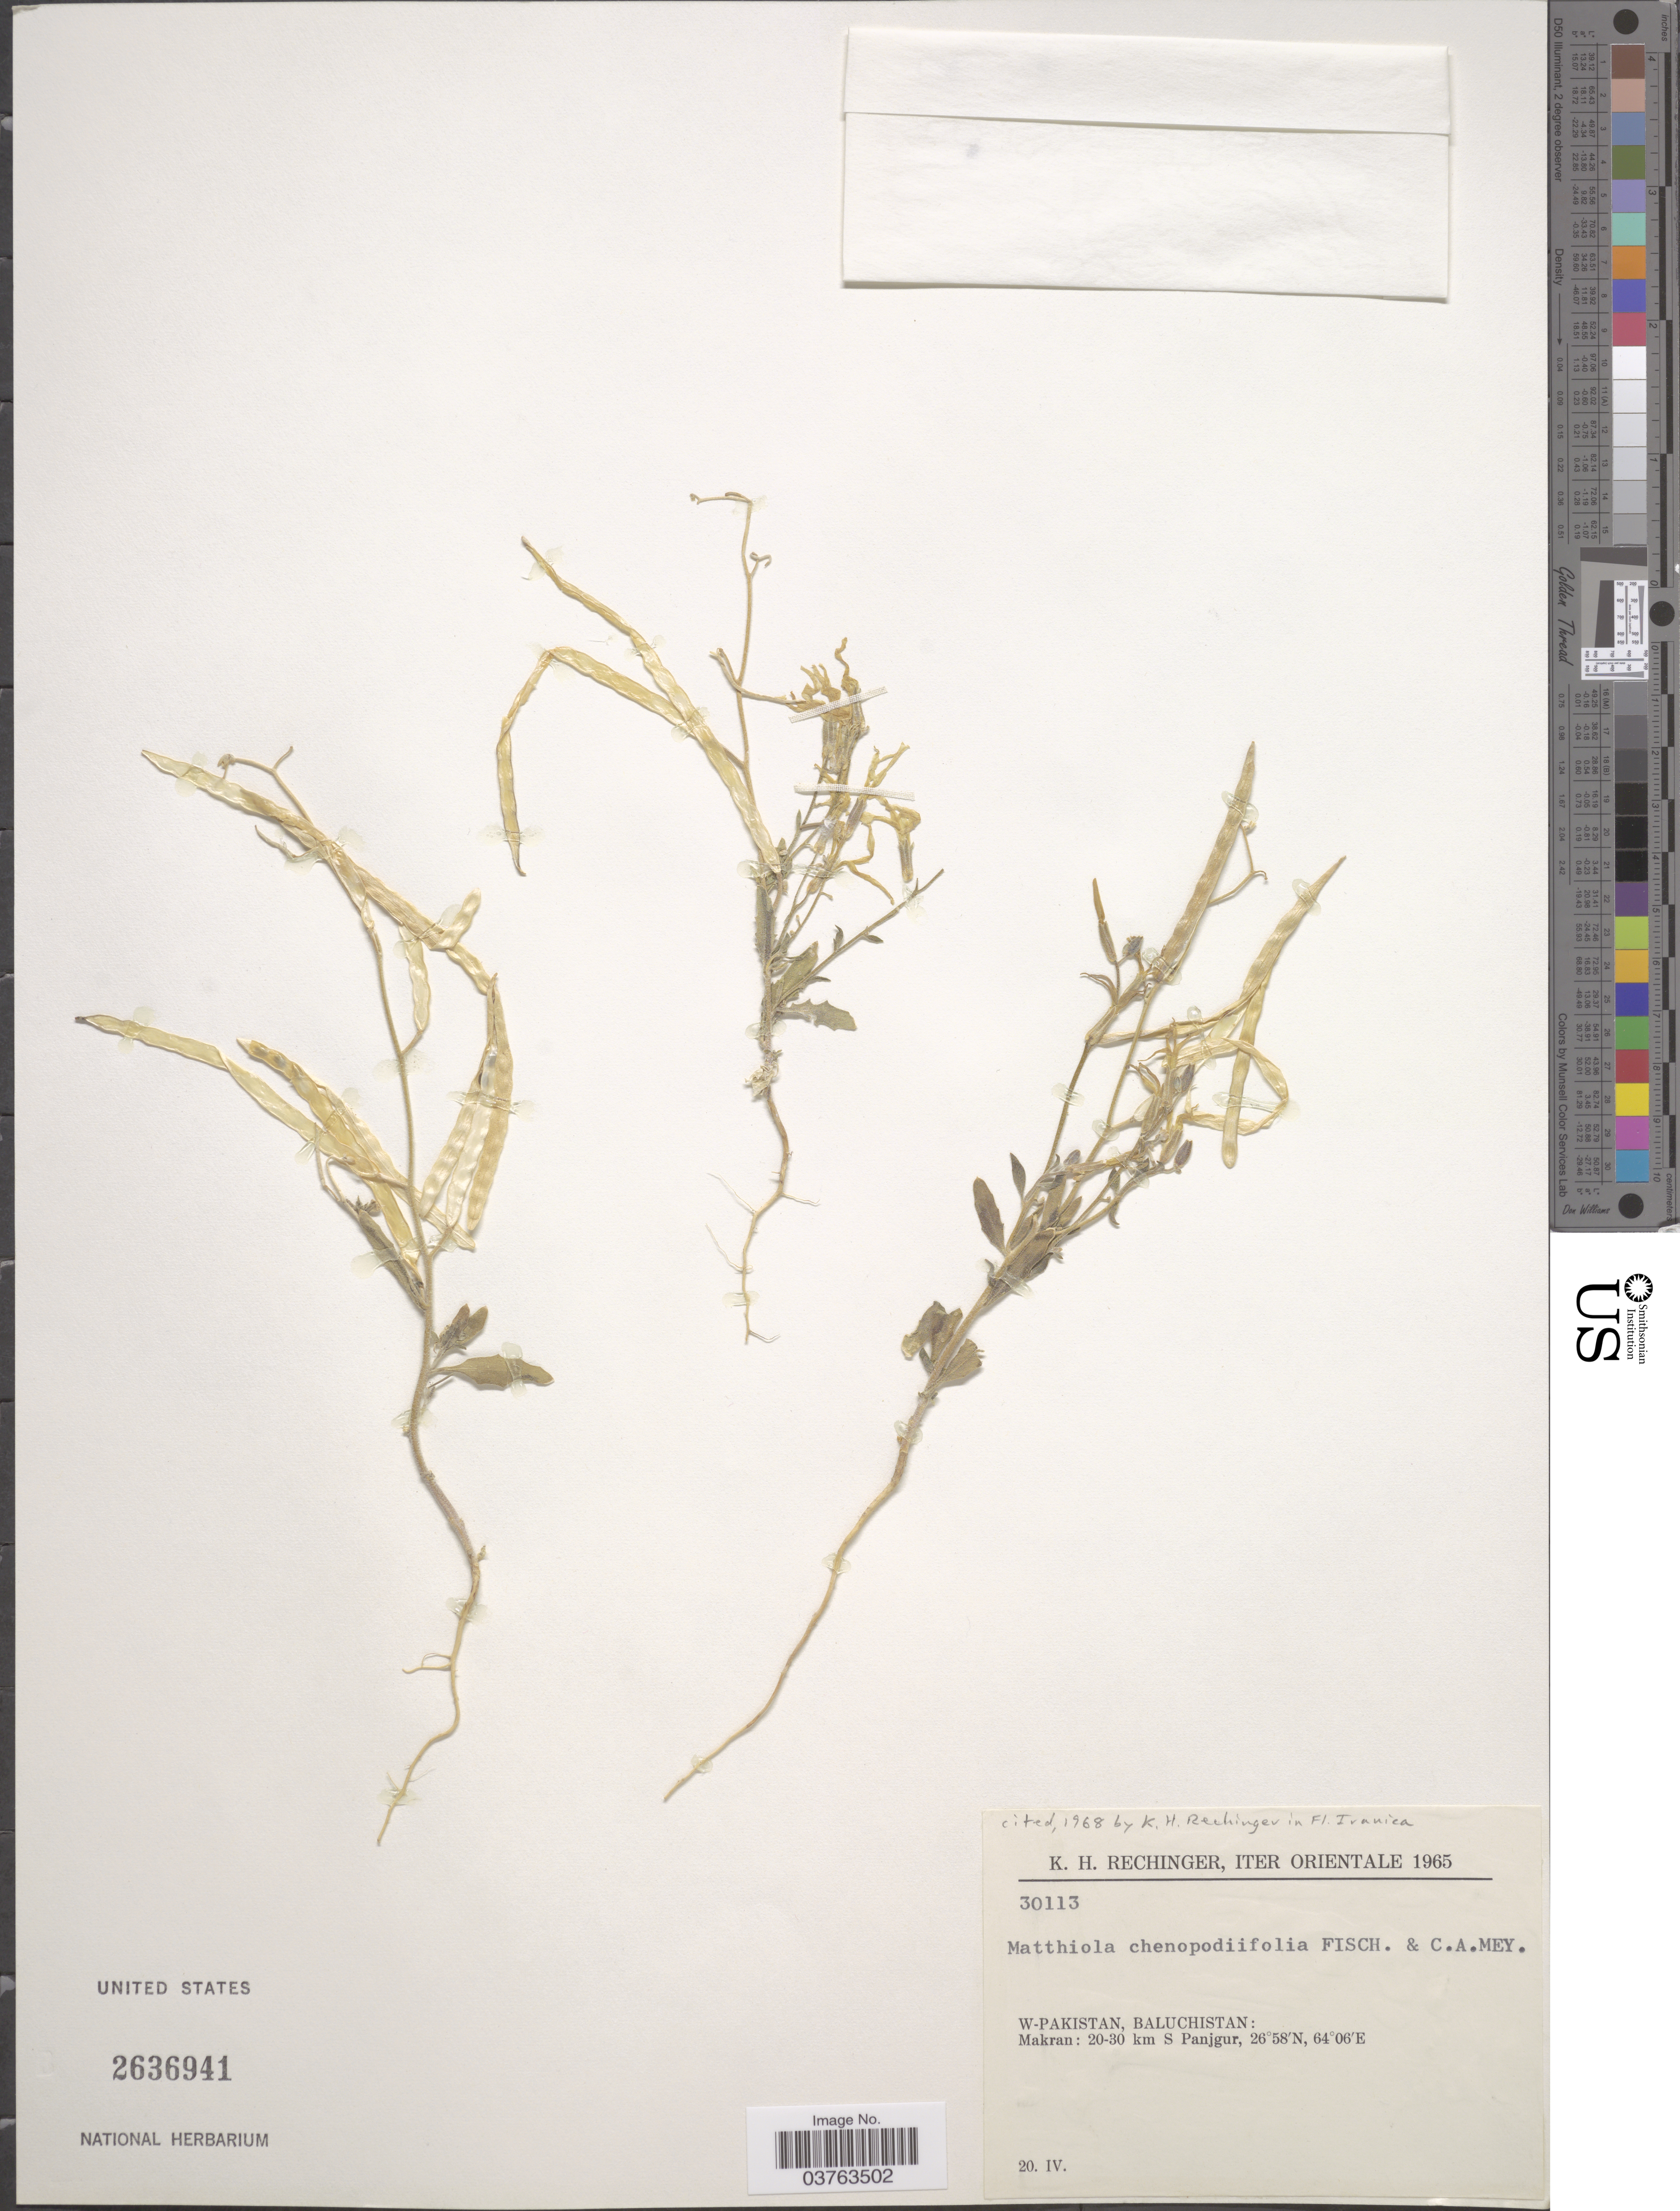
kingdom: Plantae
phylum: Tracheophyta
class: Magnoliopsida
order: Brassicales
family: Brassicaceae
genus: Matthiola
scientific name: Matthiola chenopodiifolia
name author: Fisch. & C.A. Mey.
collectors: K. H. Rechinger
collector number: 30113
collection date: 1965-04-20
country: Pakistan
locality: Iter Orientale. W-Pakistan, Baluchistan: Makran: 20-30 km S Panjgur.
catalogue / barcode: US 2636941